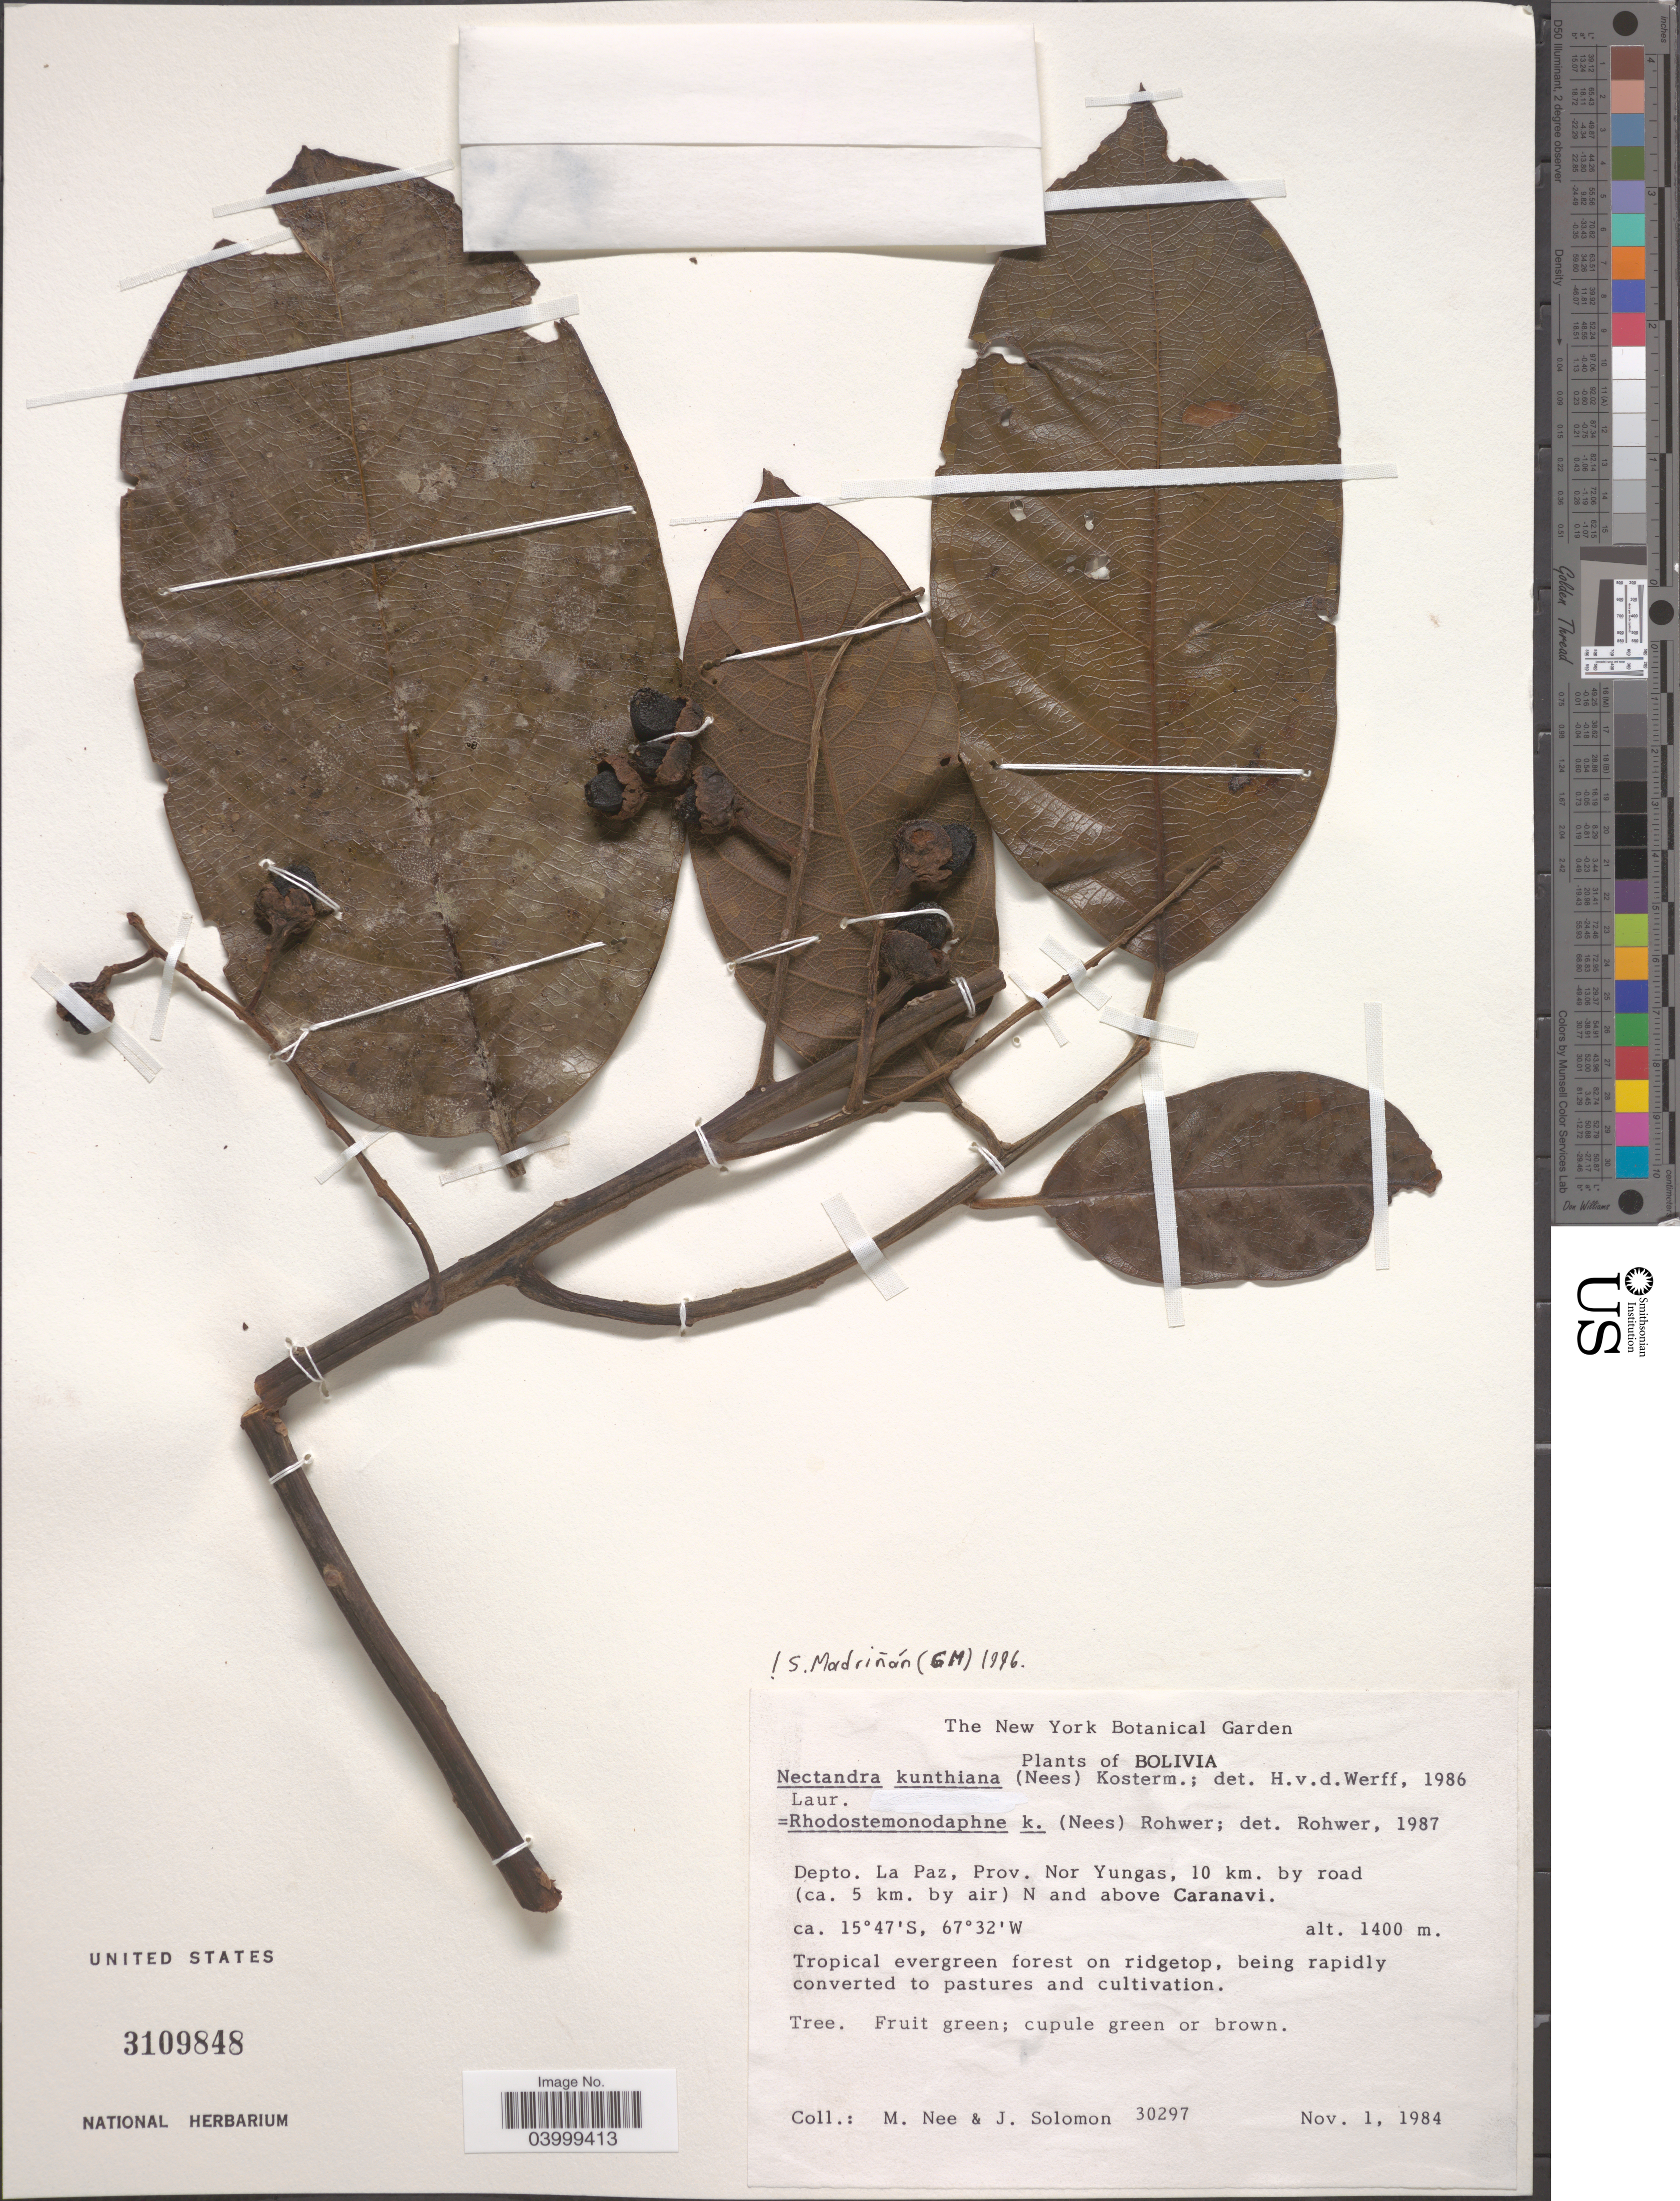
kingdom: Plantae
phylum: Tracheophyta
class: Magnoliopsida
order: Laurales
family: Lauraceae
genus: Rhodostemonodaphne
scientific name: Rhodostemonodaphne kunthiana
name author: (Nees) Rohwer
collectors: M. Nee & J. Solomon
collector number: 30297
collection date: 1984-11-01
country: Bolivia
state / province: La Paz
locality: Depto. La Paz, Prov. Nor Yungas, 10 km. by road (ca. 5 km. by air) N and above Caranavi.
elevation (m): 1400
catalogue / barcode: US 3109848